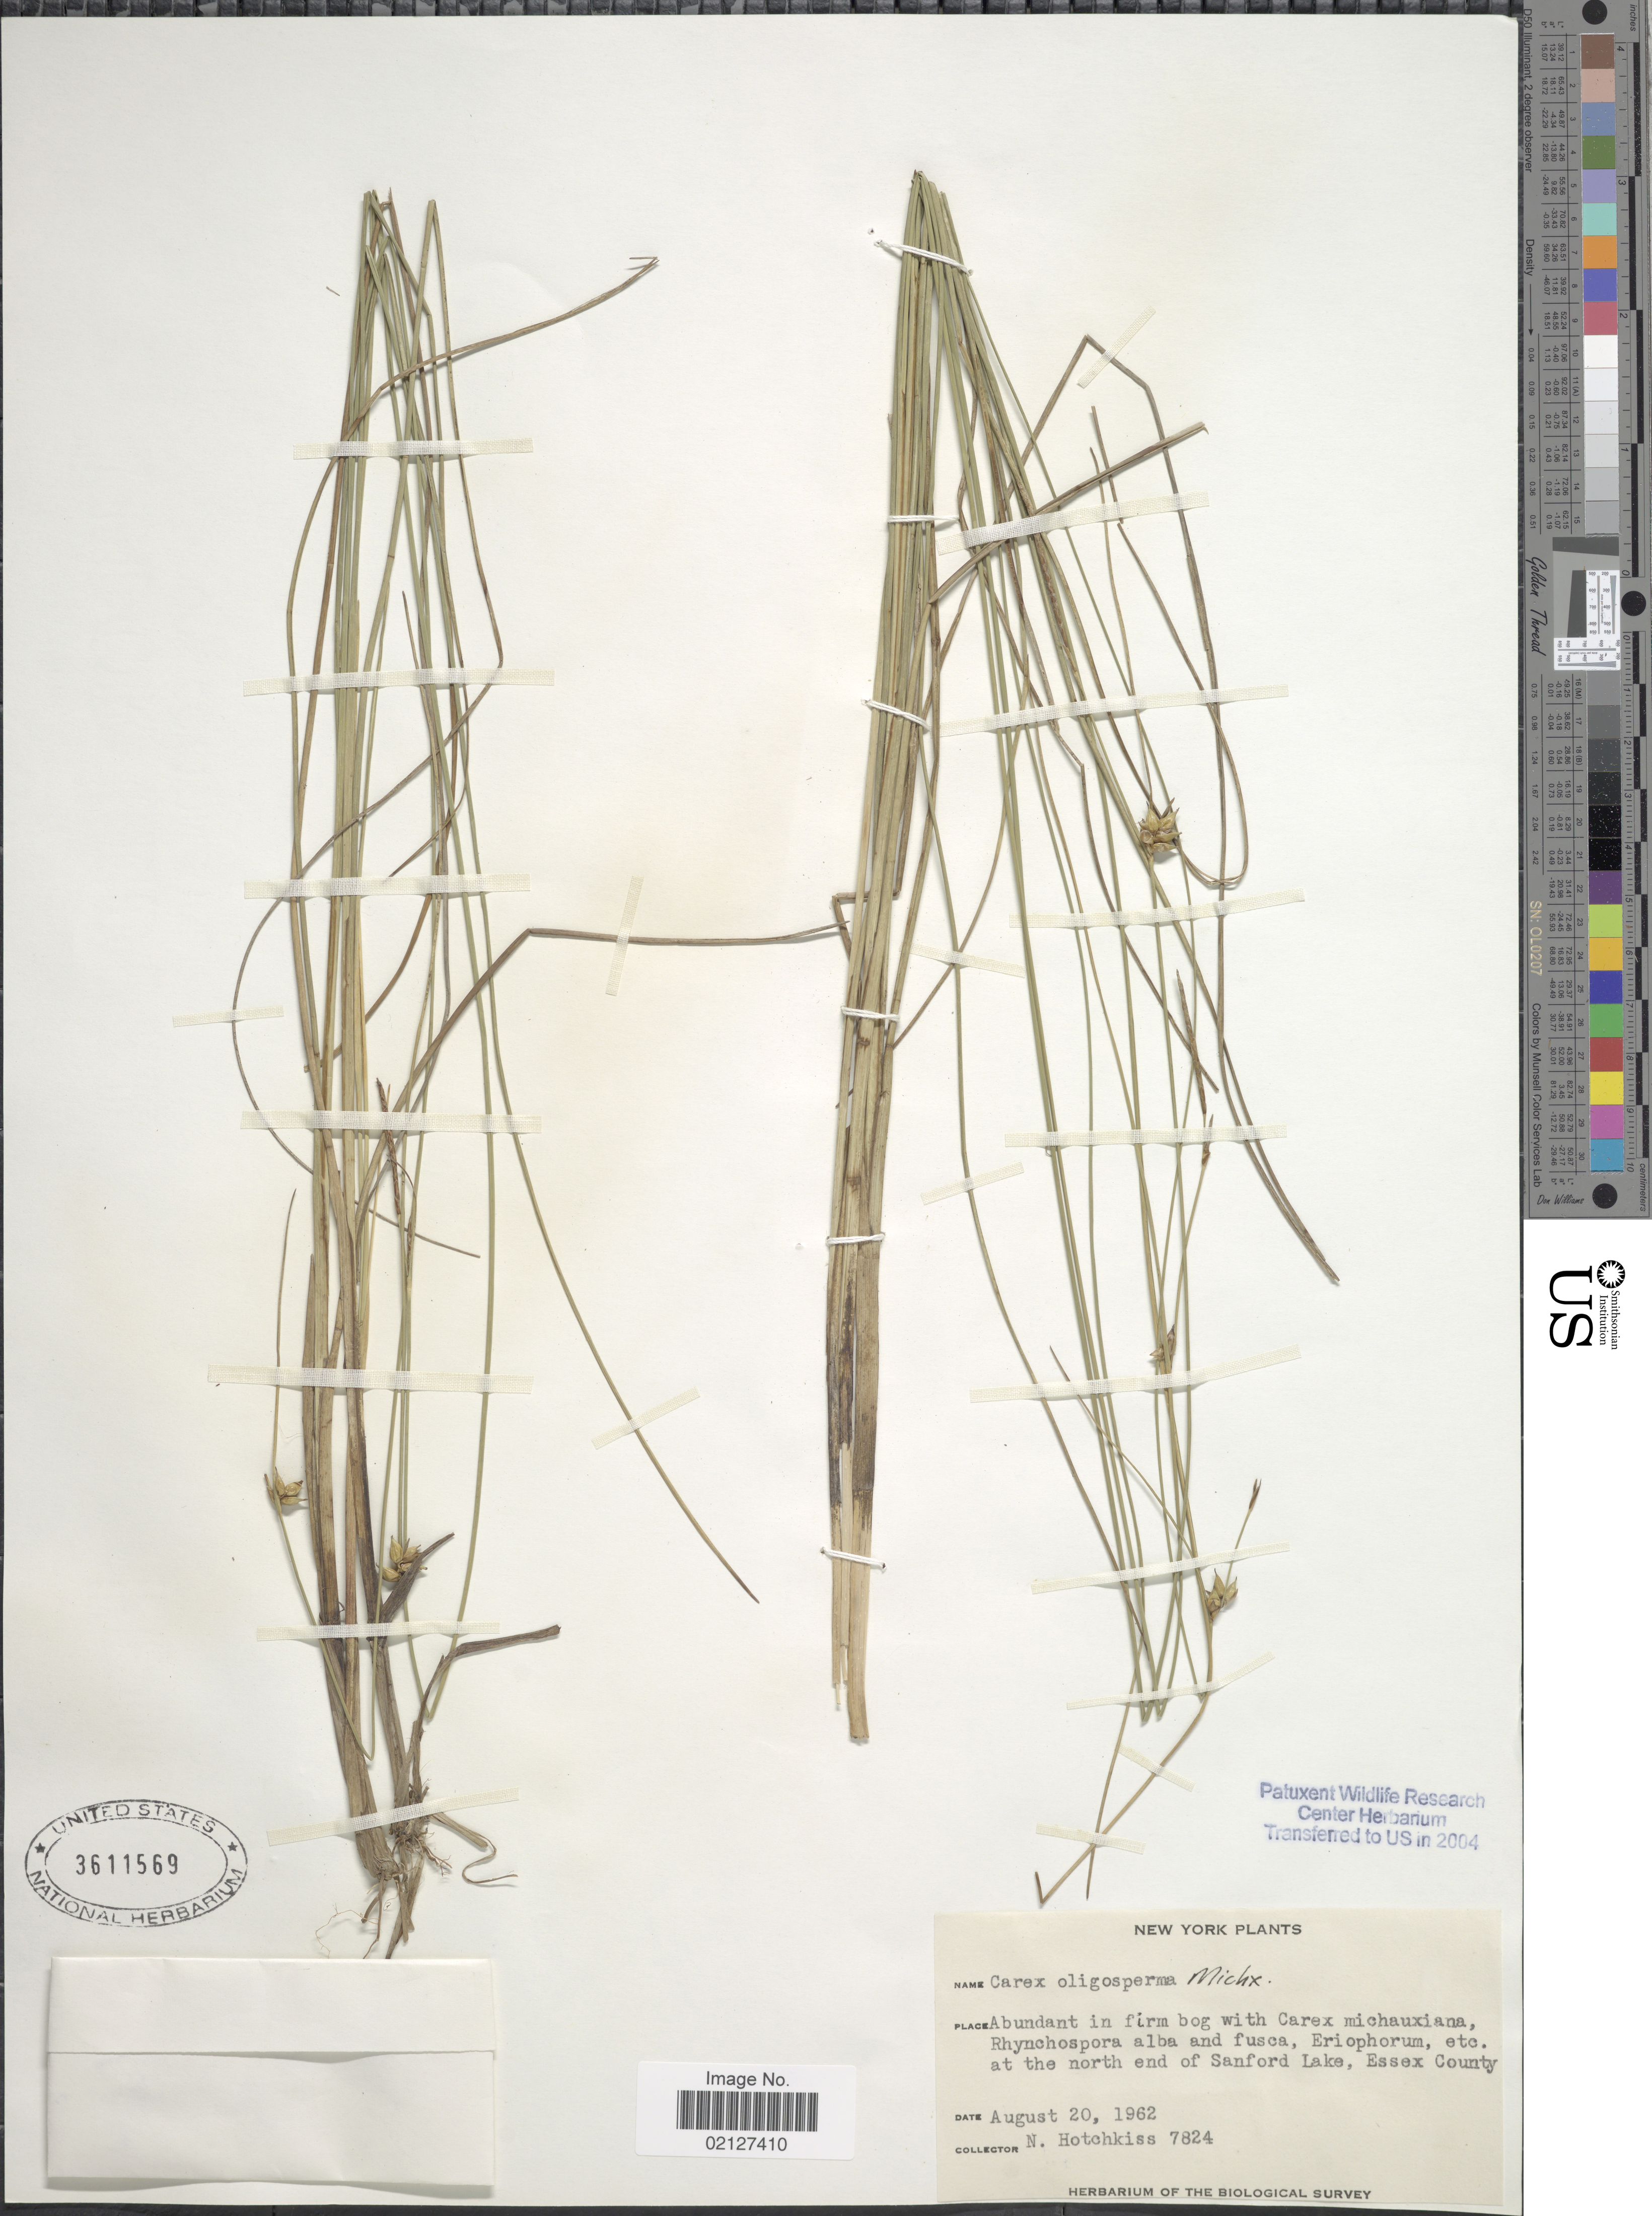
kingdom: Plantae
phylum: Tracheophyta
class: Liliopsida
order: Poales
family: Cyperaceae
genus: Carex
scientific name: Carex oligosperma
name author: Michx.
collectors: N. Hotchkiss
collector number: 7824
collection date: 1962-08-20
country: United States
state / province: New York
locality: At the north end of Sanford Lake, Essex County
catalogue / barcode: US 3611569